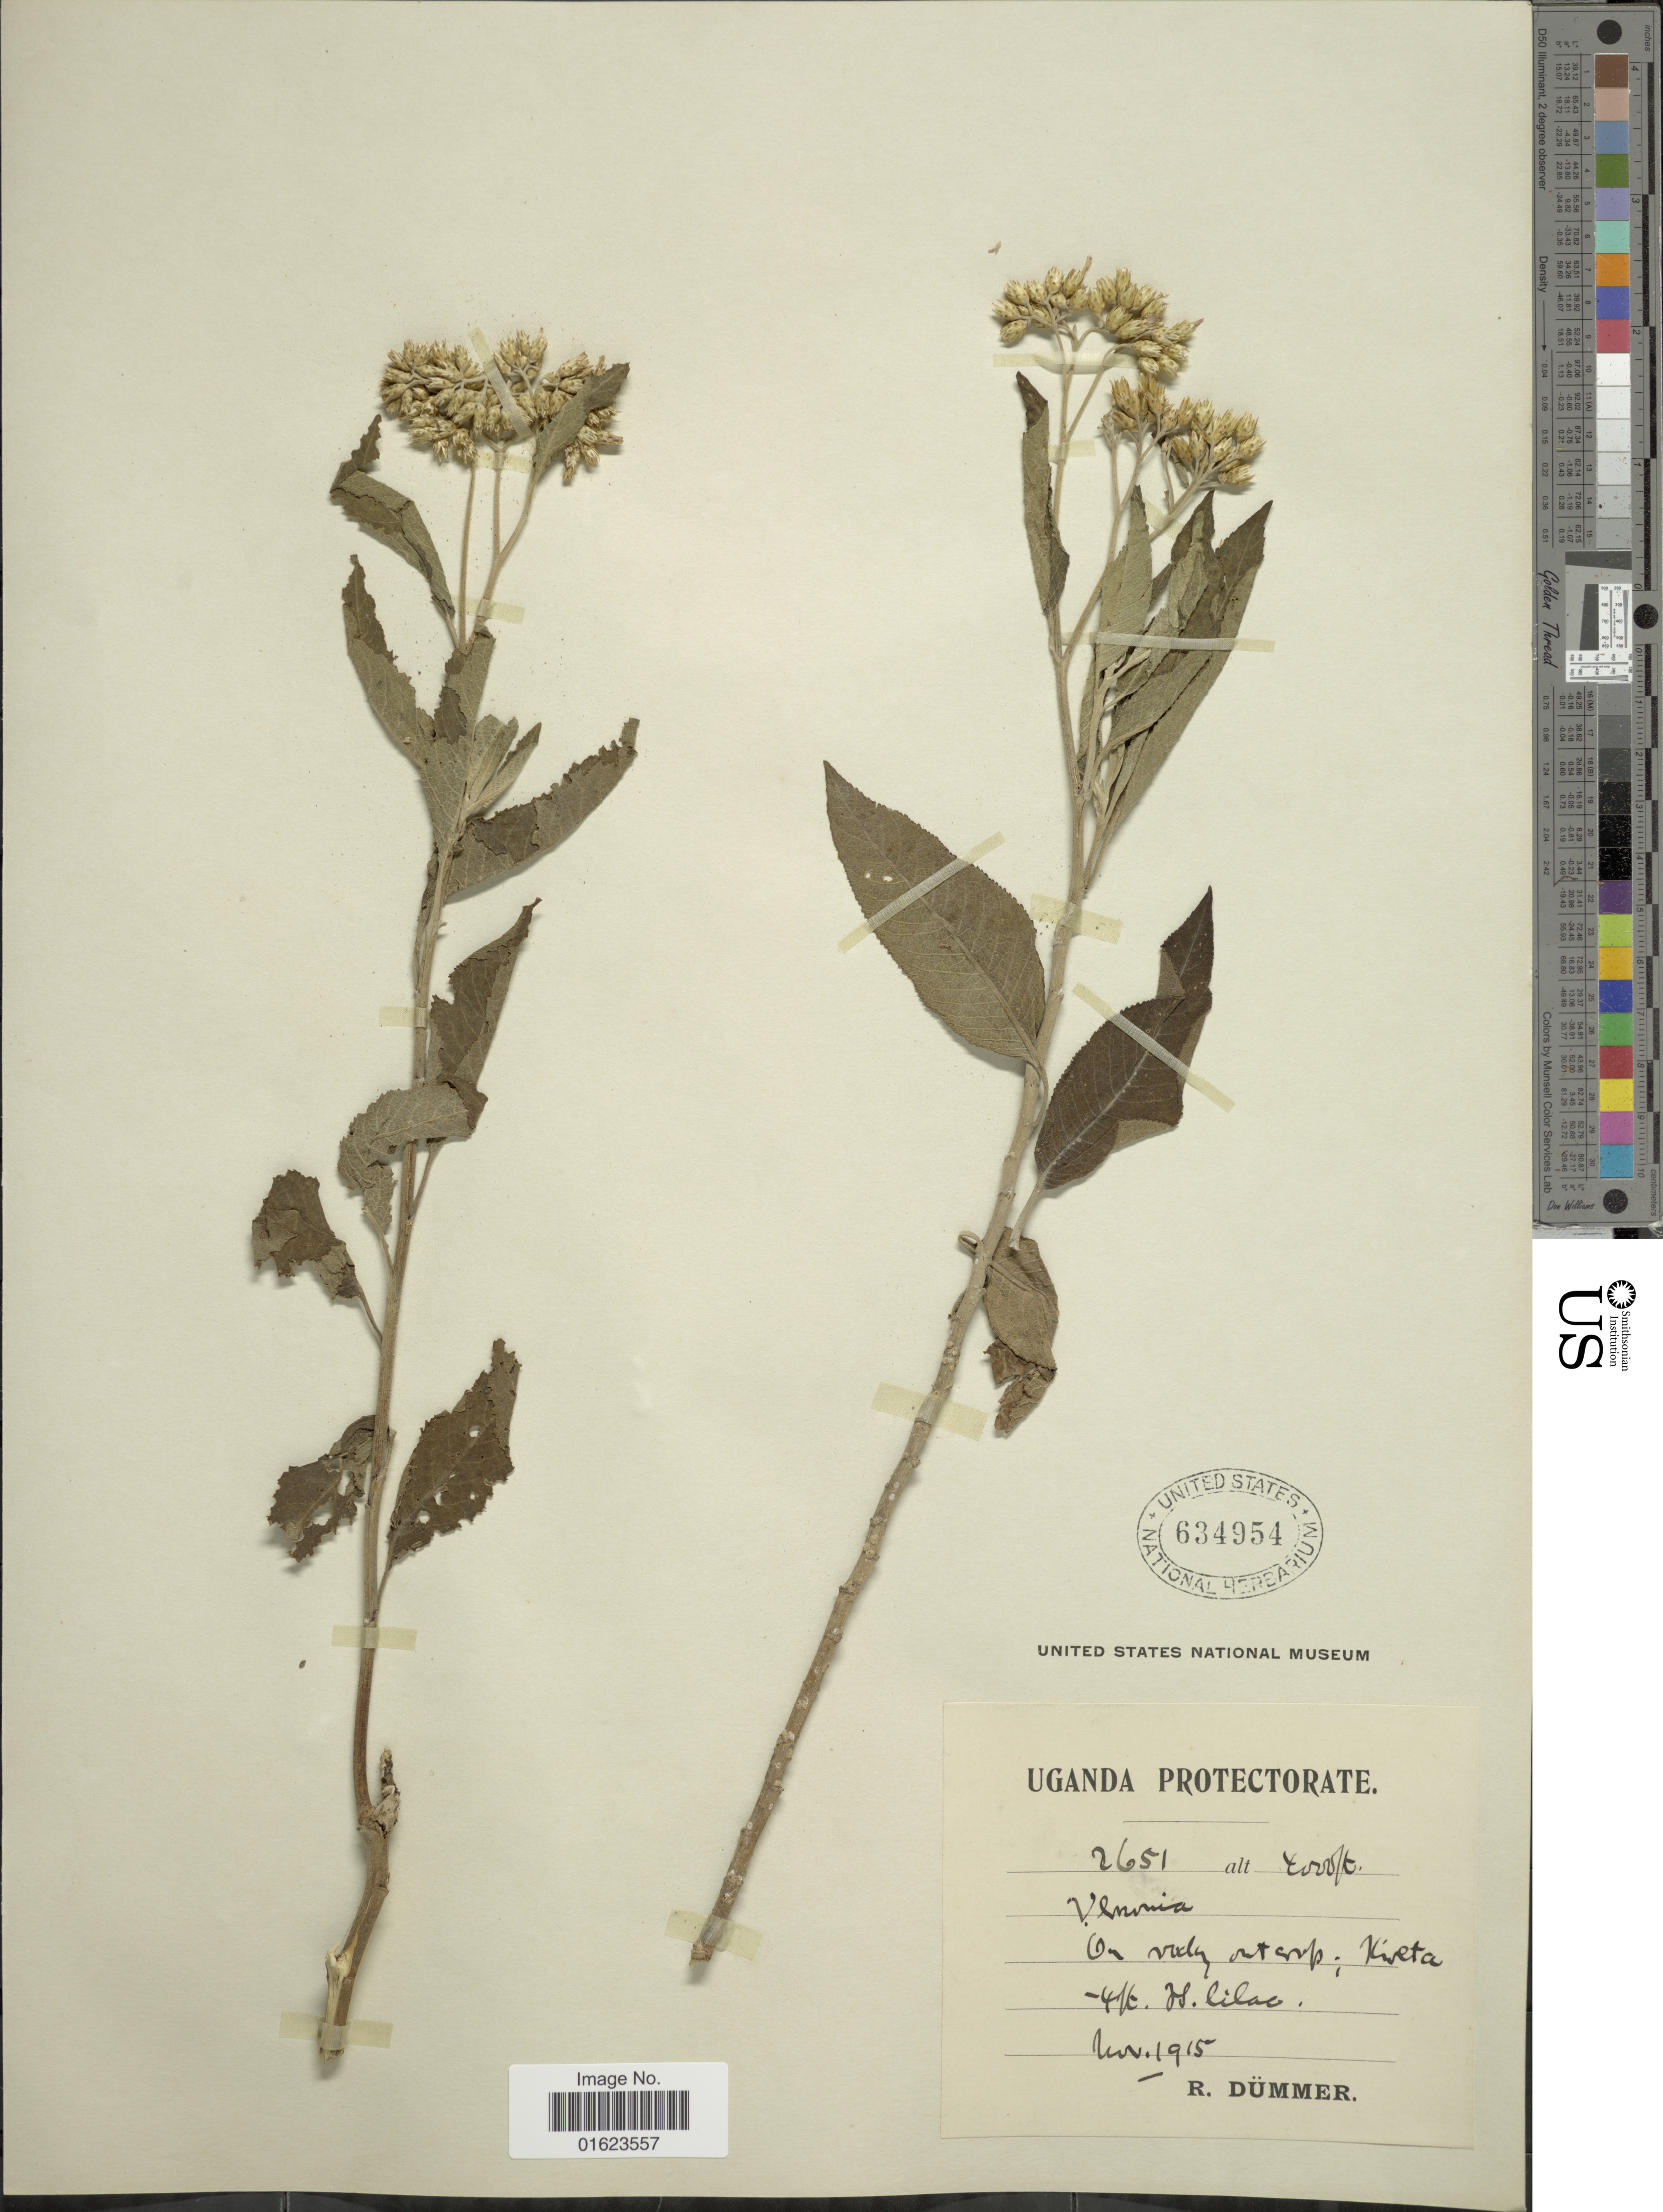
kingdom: Plantae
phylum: Tracheophyta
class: Magnoliopsida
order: Asterales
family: Asteraceae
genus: Bothriocline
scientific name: Bothriocline sp.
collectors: R. A. Dümmer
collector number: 2651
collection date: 1915-11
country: Uganda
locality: Uganda Protectorate.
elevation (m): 1219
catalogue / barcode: US 634954